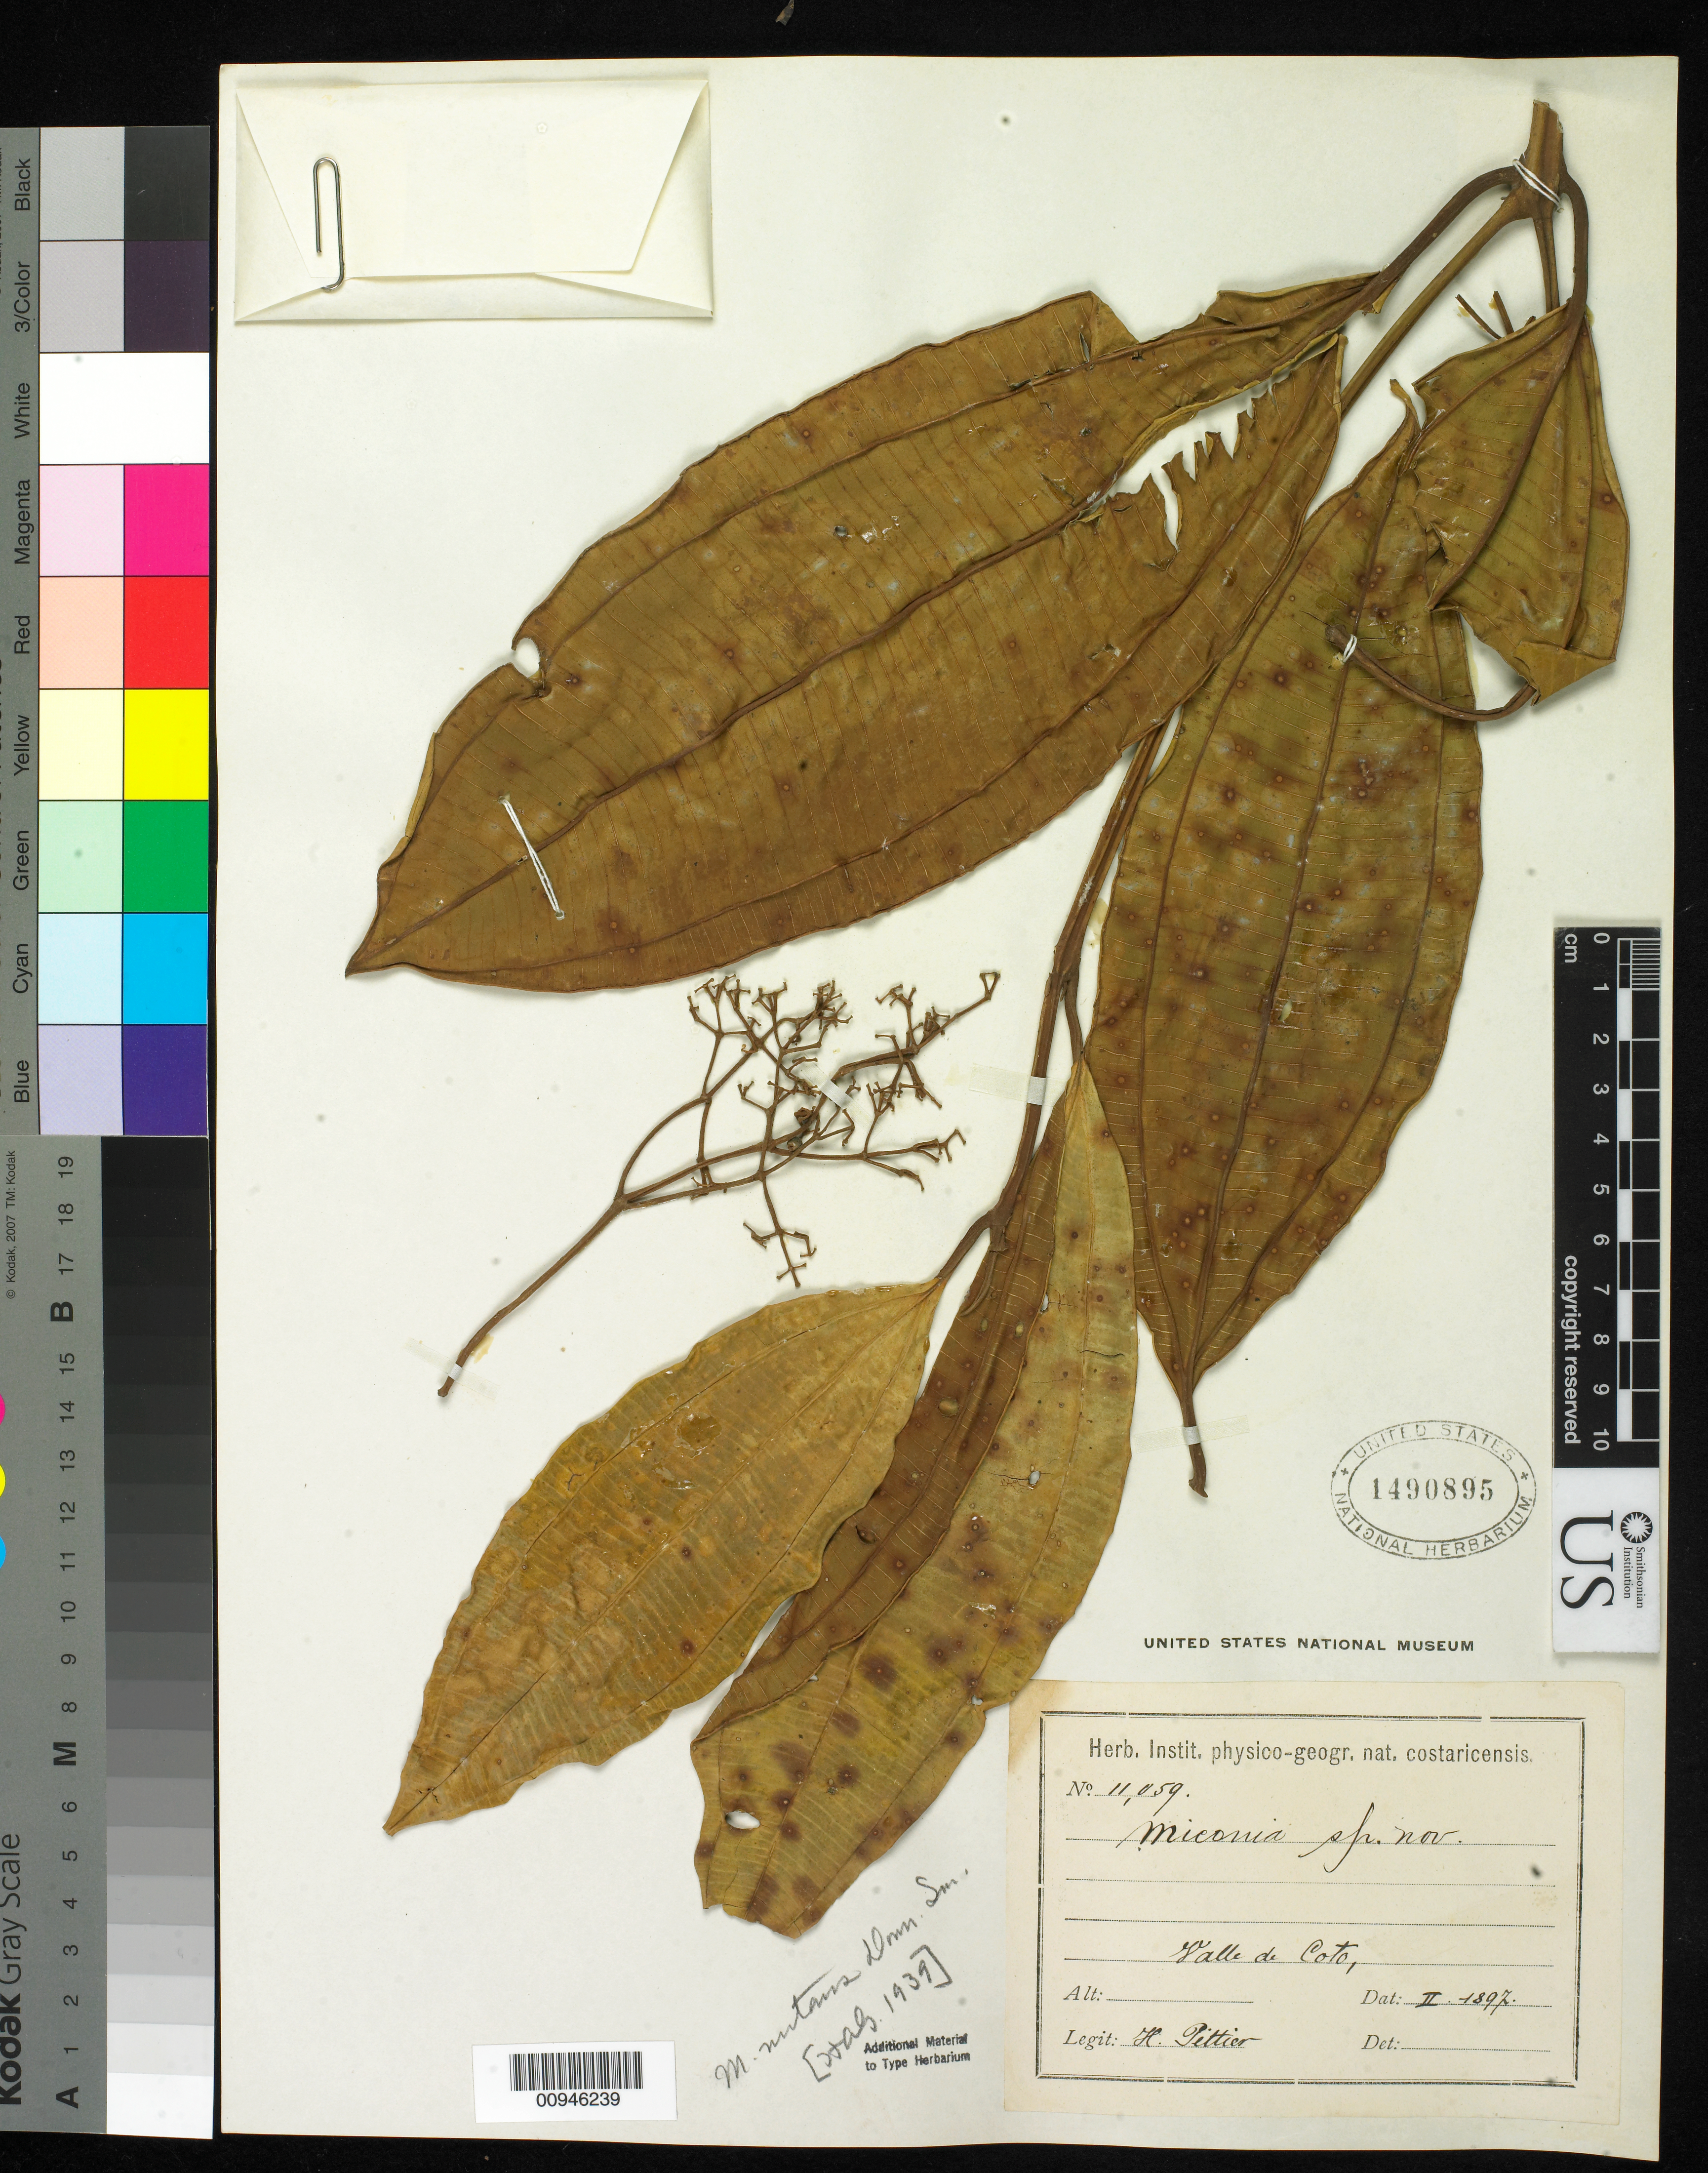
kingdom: Plantae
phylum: Tracheophyta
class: Magnoliopsida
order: Myrtales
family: Melastomataceae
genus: Miconia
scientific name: Miconia nutans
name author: Donn. Sm.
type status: Syntype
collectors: H. F. Pittier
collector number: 11059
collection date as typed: Feb 1897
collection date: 1897-02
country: Costa Rica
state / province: Puntarenas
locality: Valle de Coto.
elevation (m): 1100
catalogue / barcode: US 1490895